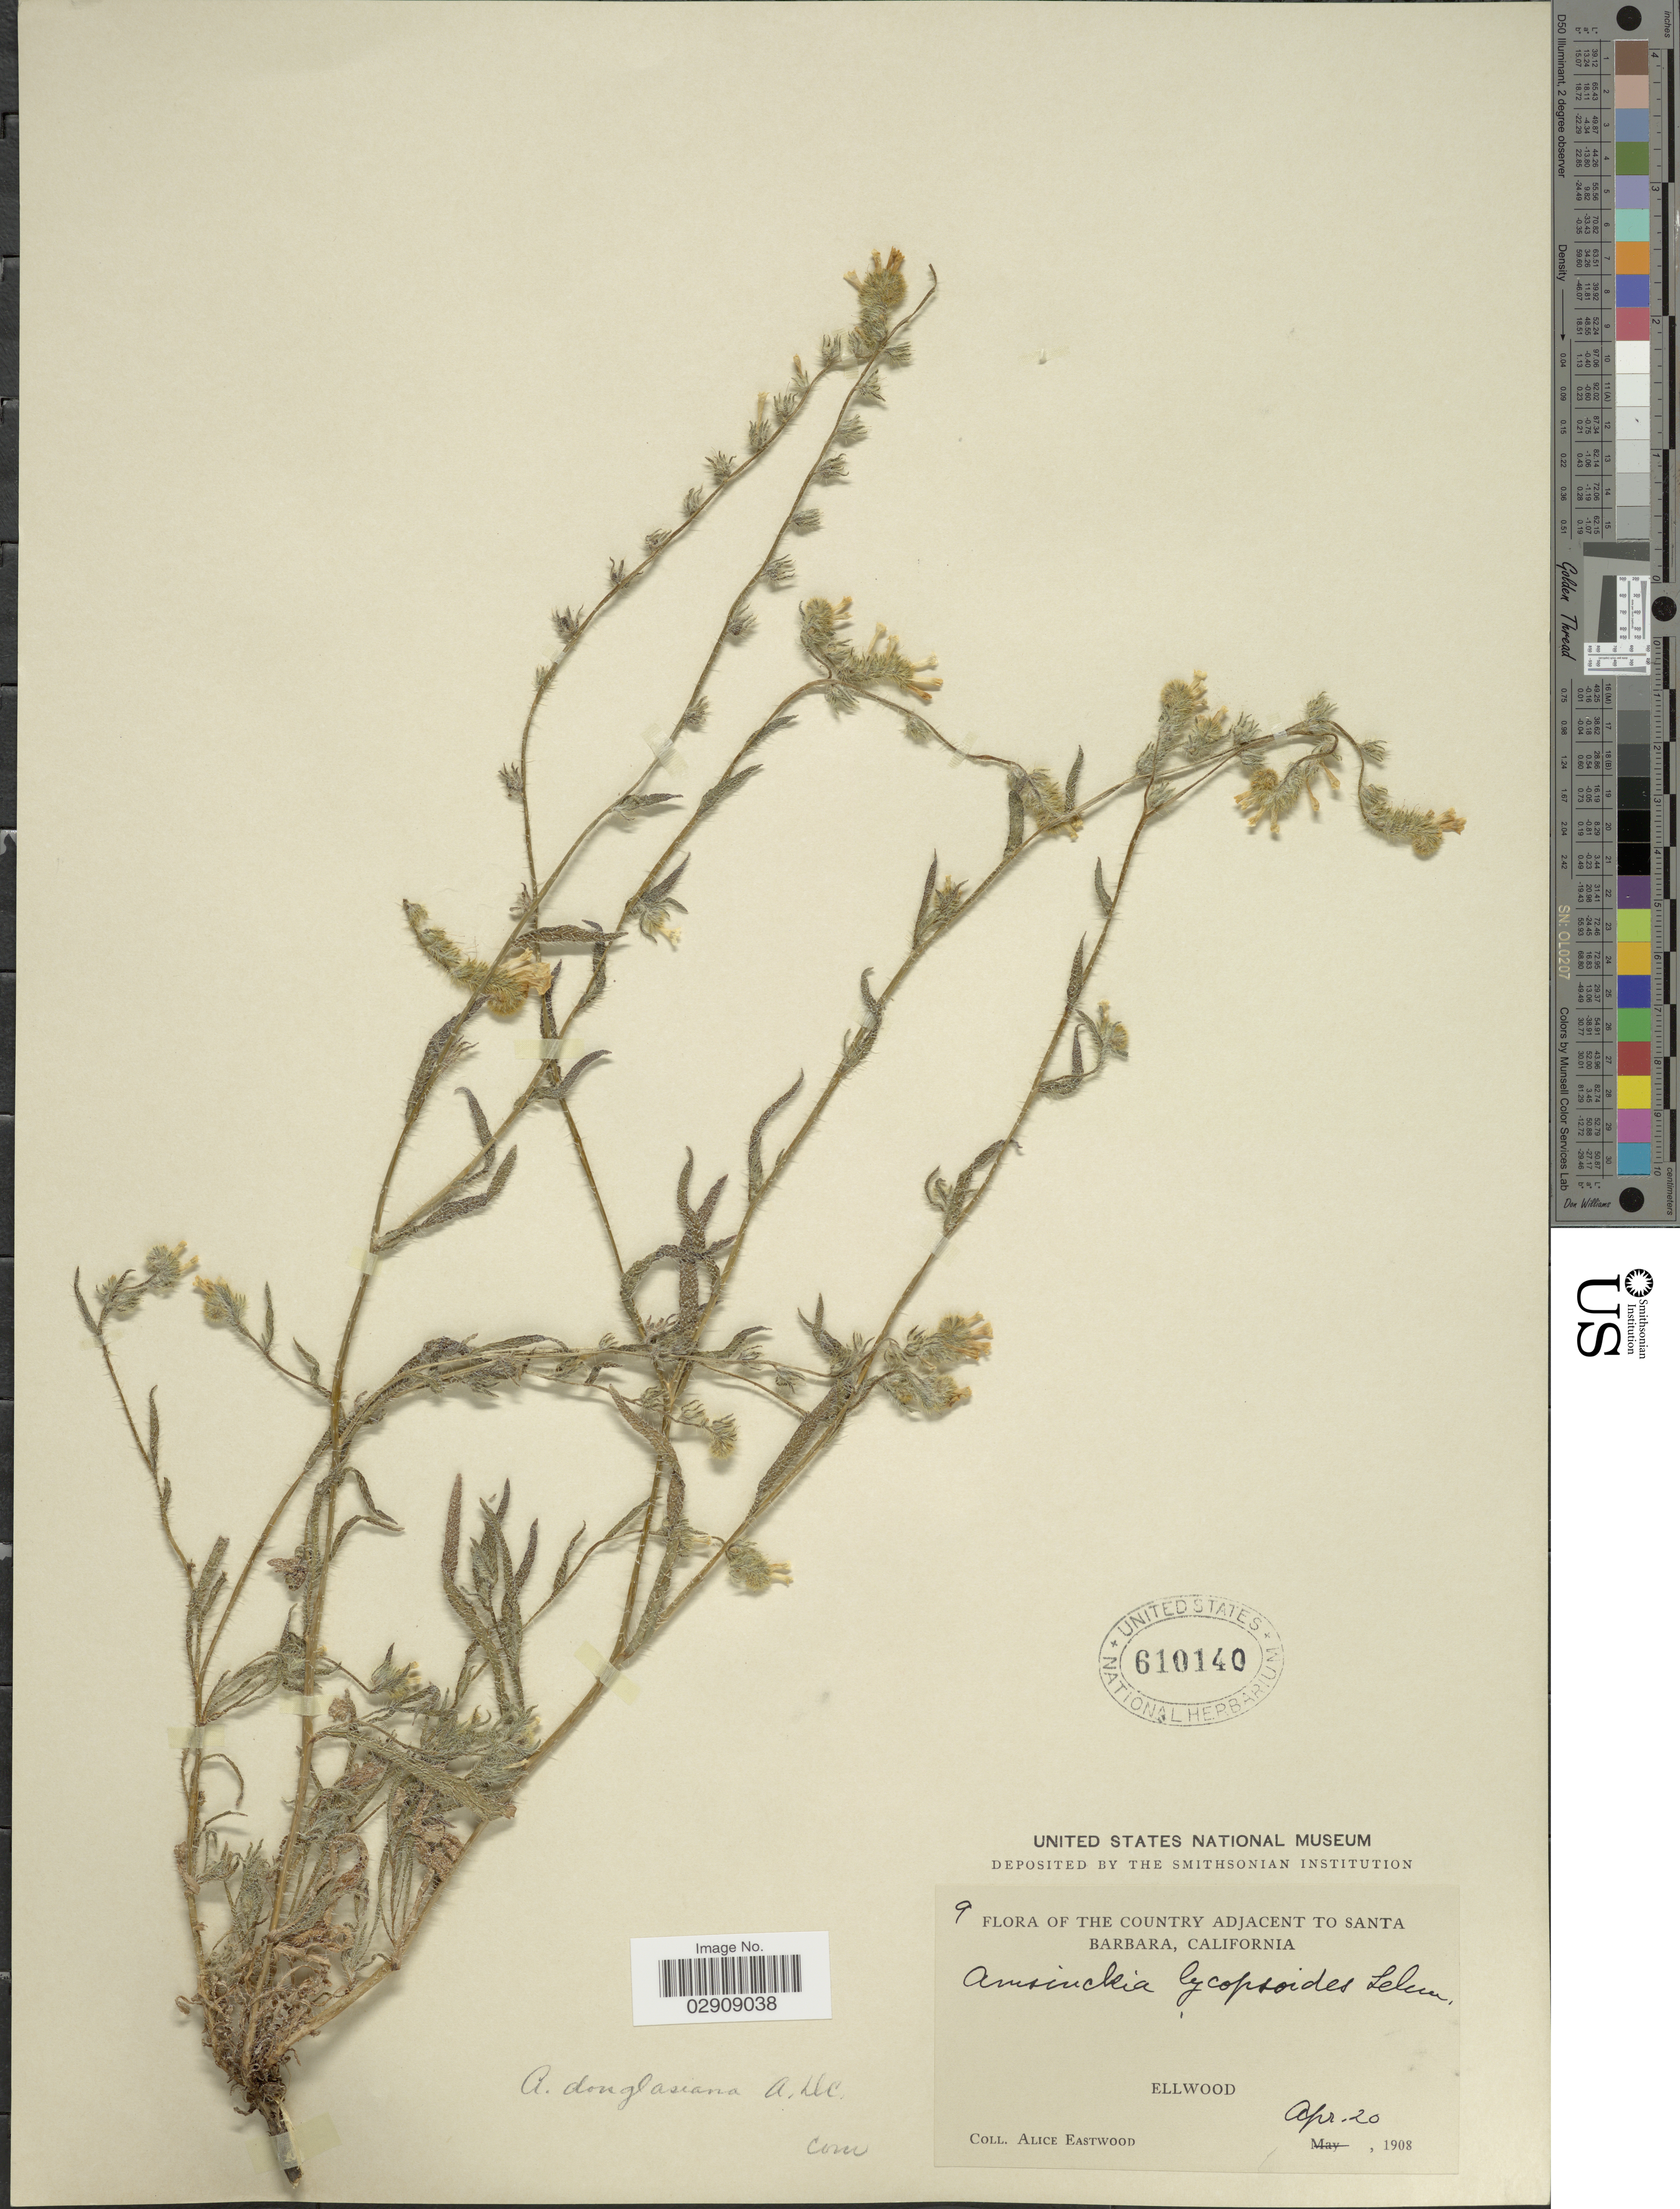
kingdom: Plantae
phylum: Tracheophyta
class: Magnoliopsida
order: Boraginales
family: Boraginaceae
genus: Amsinckia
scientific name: Amsinckia douglasiana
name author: A. DC.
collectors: A. Eastwood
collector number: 9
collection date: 1908-04-20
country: United States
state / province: California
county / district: Santa Barbara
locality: Ellwood. Country adjacent to Santa Barbara, California.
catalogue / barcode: US 610140